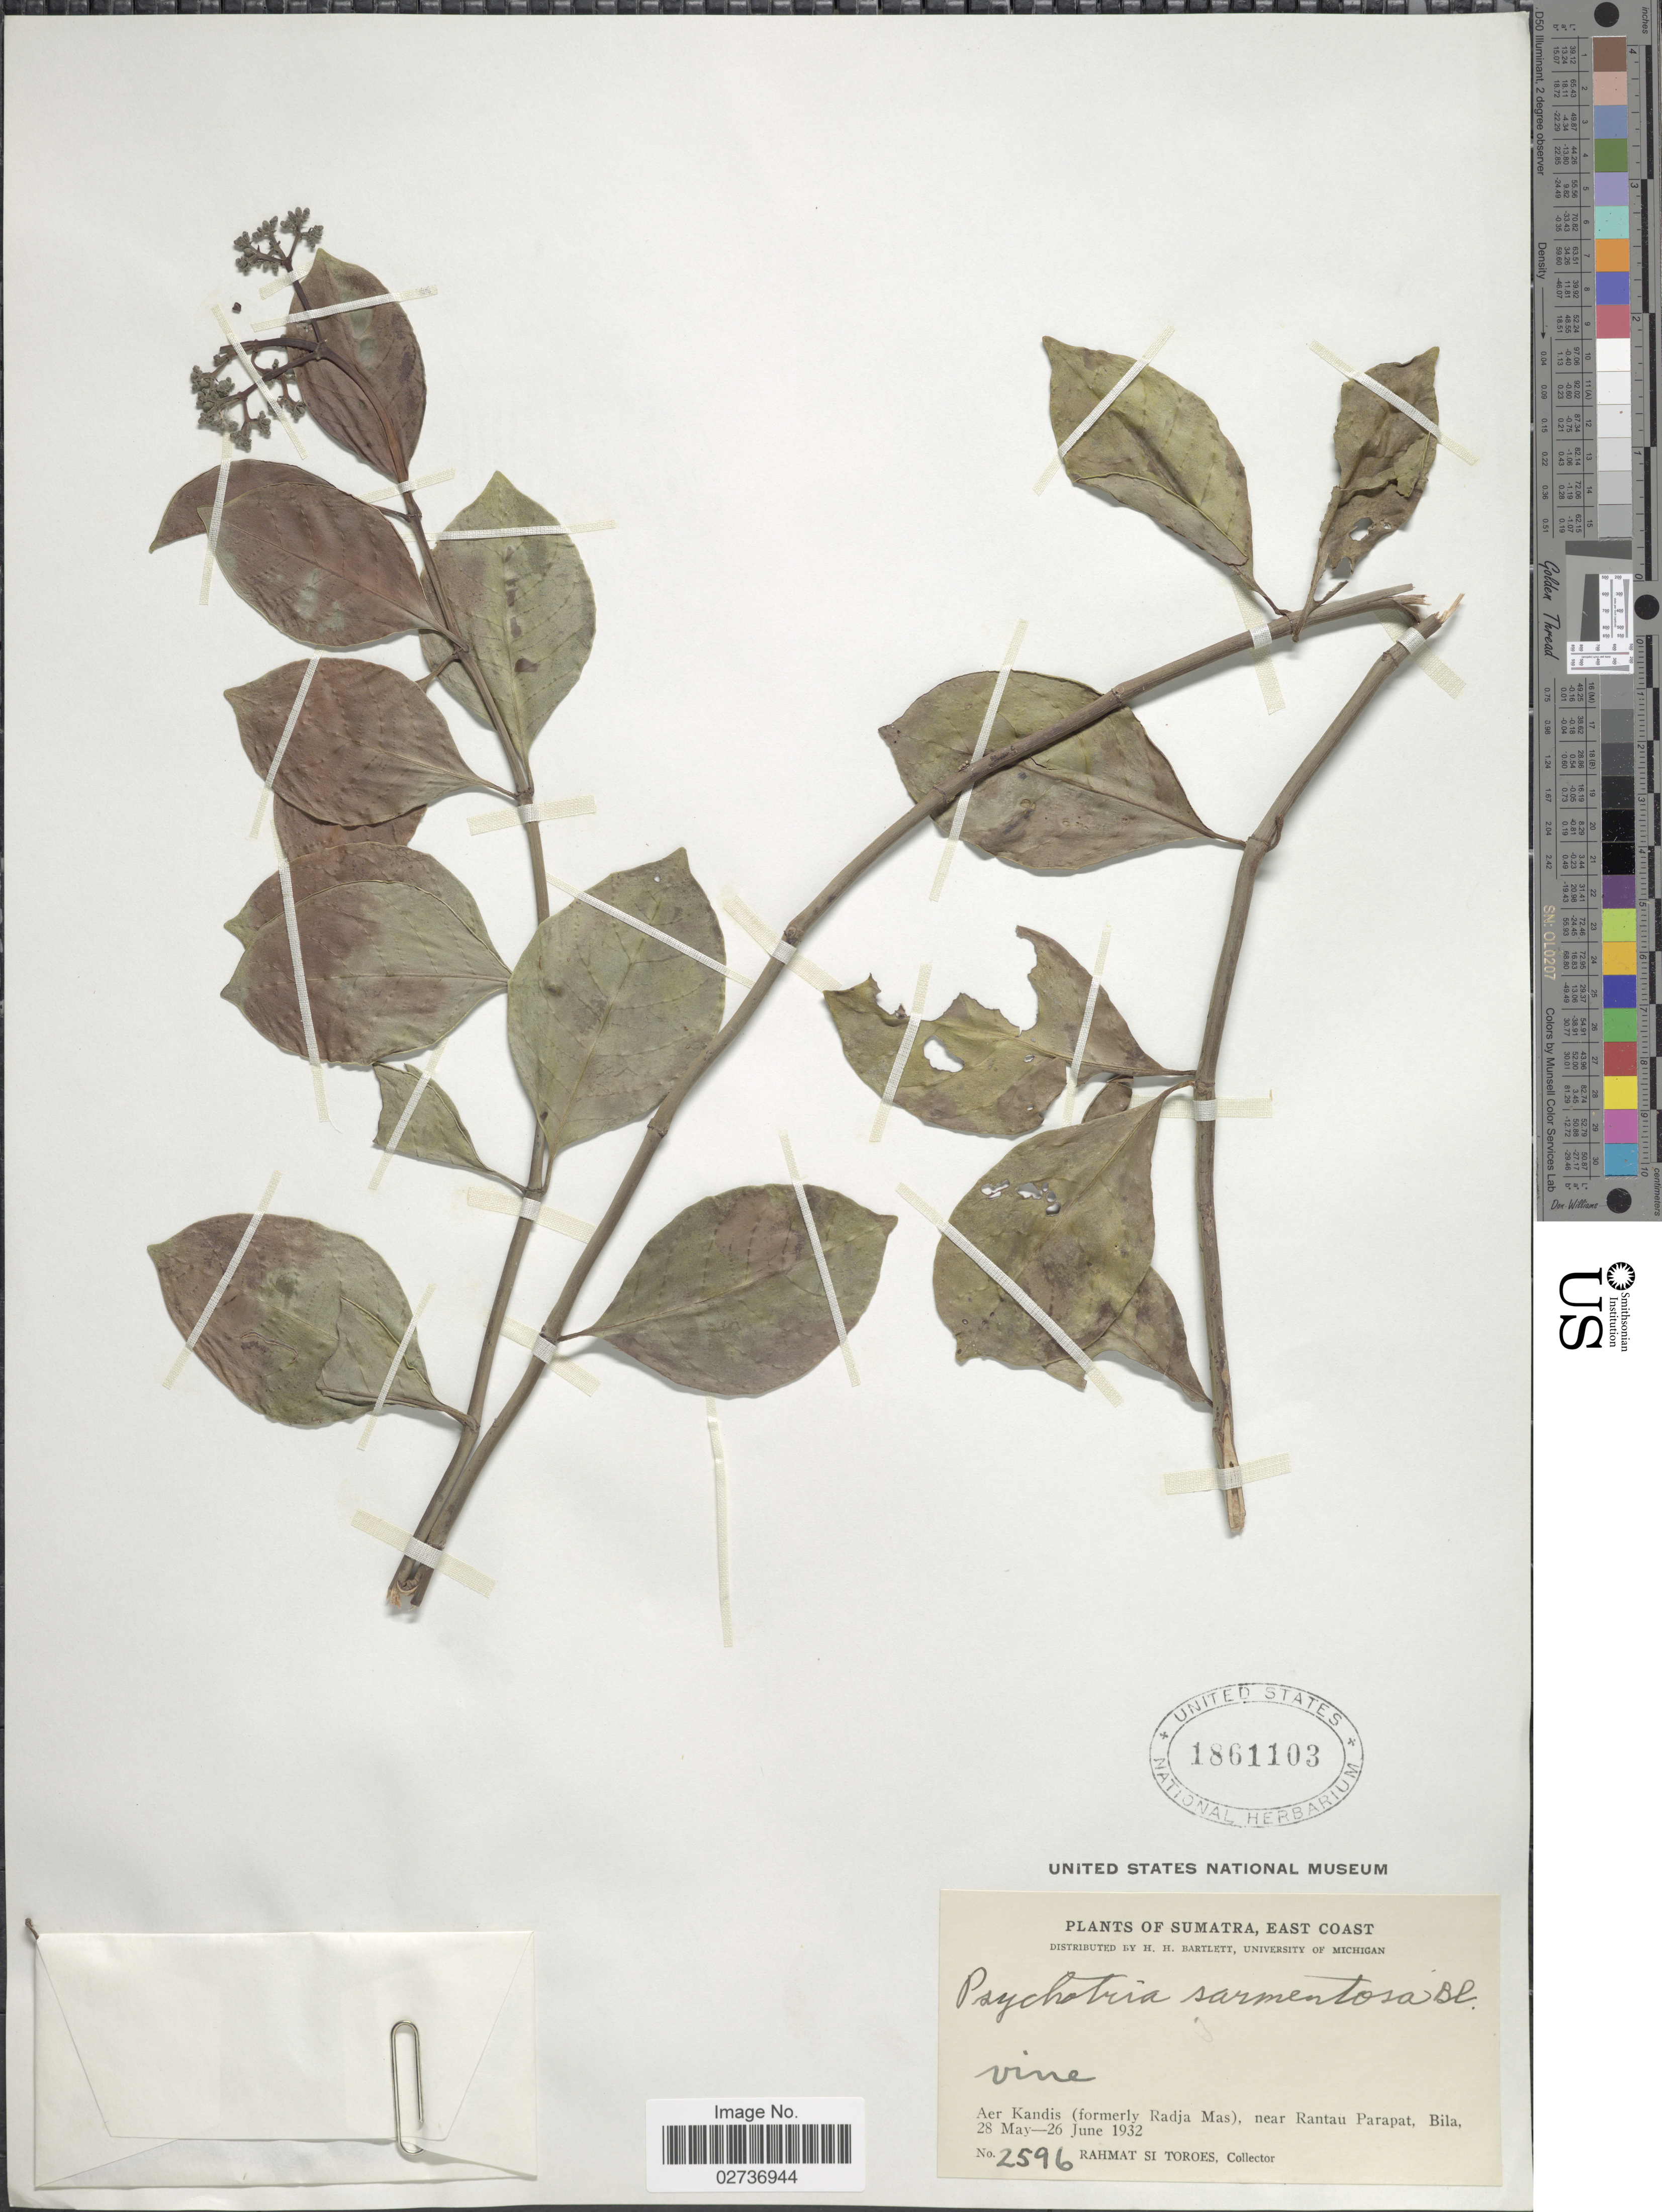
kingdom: Plantae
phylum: Tracheophyta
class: Magnoliopsida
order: Gentianales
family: Rubiaceae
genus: Psychotria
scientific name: Psychotria sarmentosa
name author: Blume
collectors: Rahmat Si Boeea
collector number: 2596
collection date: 1932-05-28/1932-06-26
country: Indonesia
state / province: Sumatra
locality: Sumatra, East Coast. Aer Kandis (formerly Radja Mas), near Rantau Parapat, Bila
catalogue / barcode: US 1861103